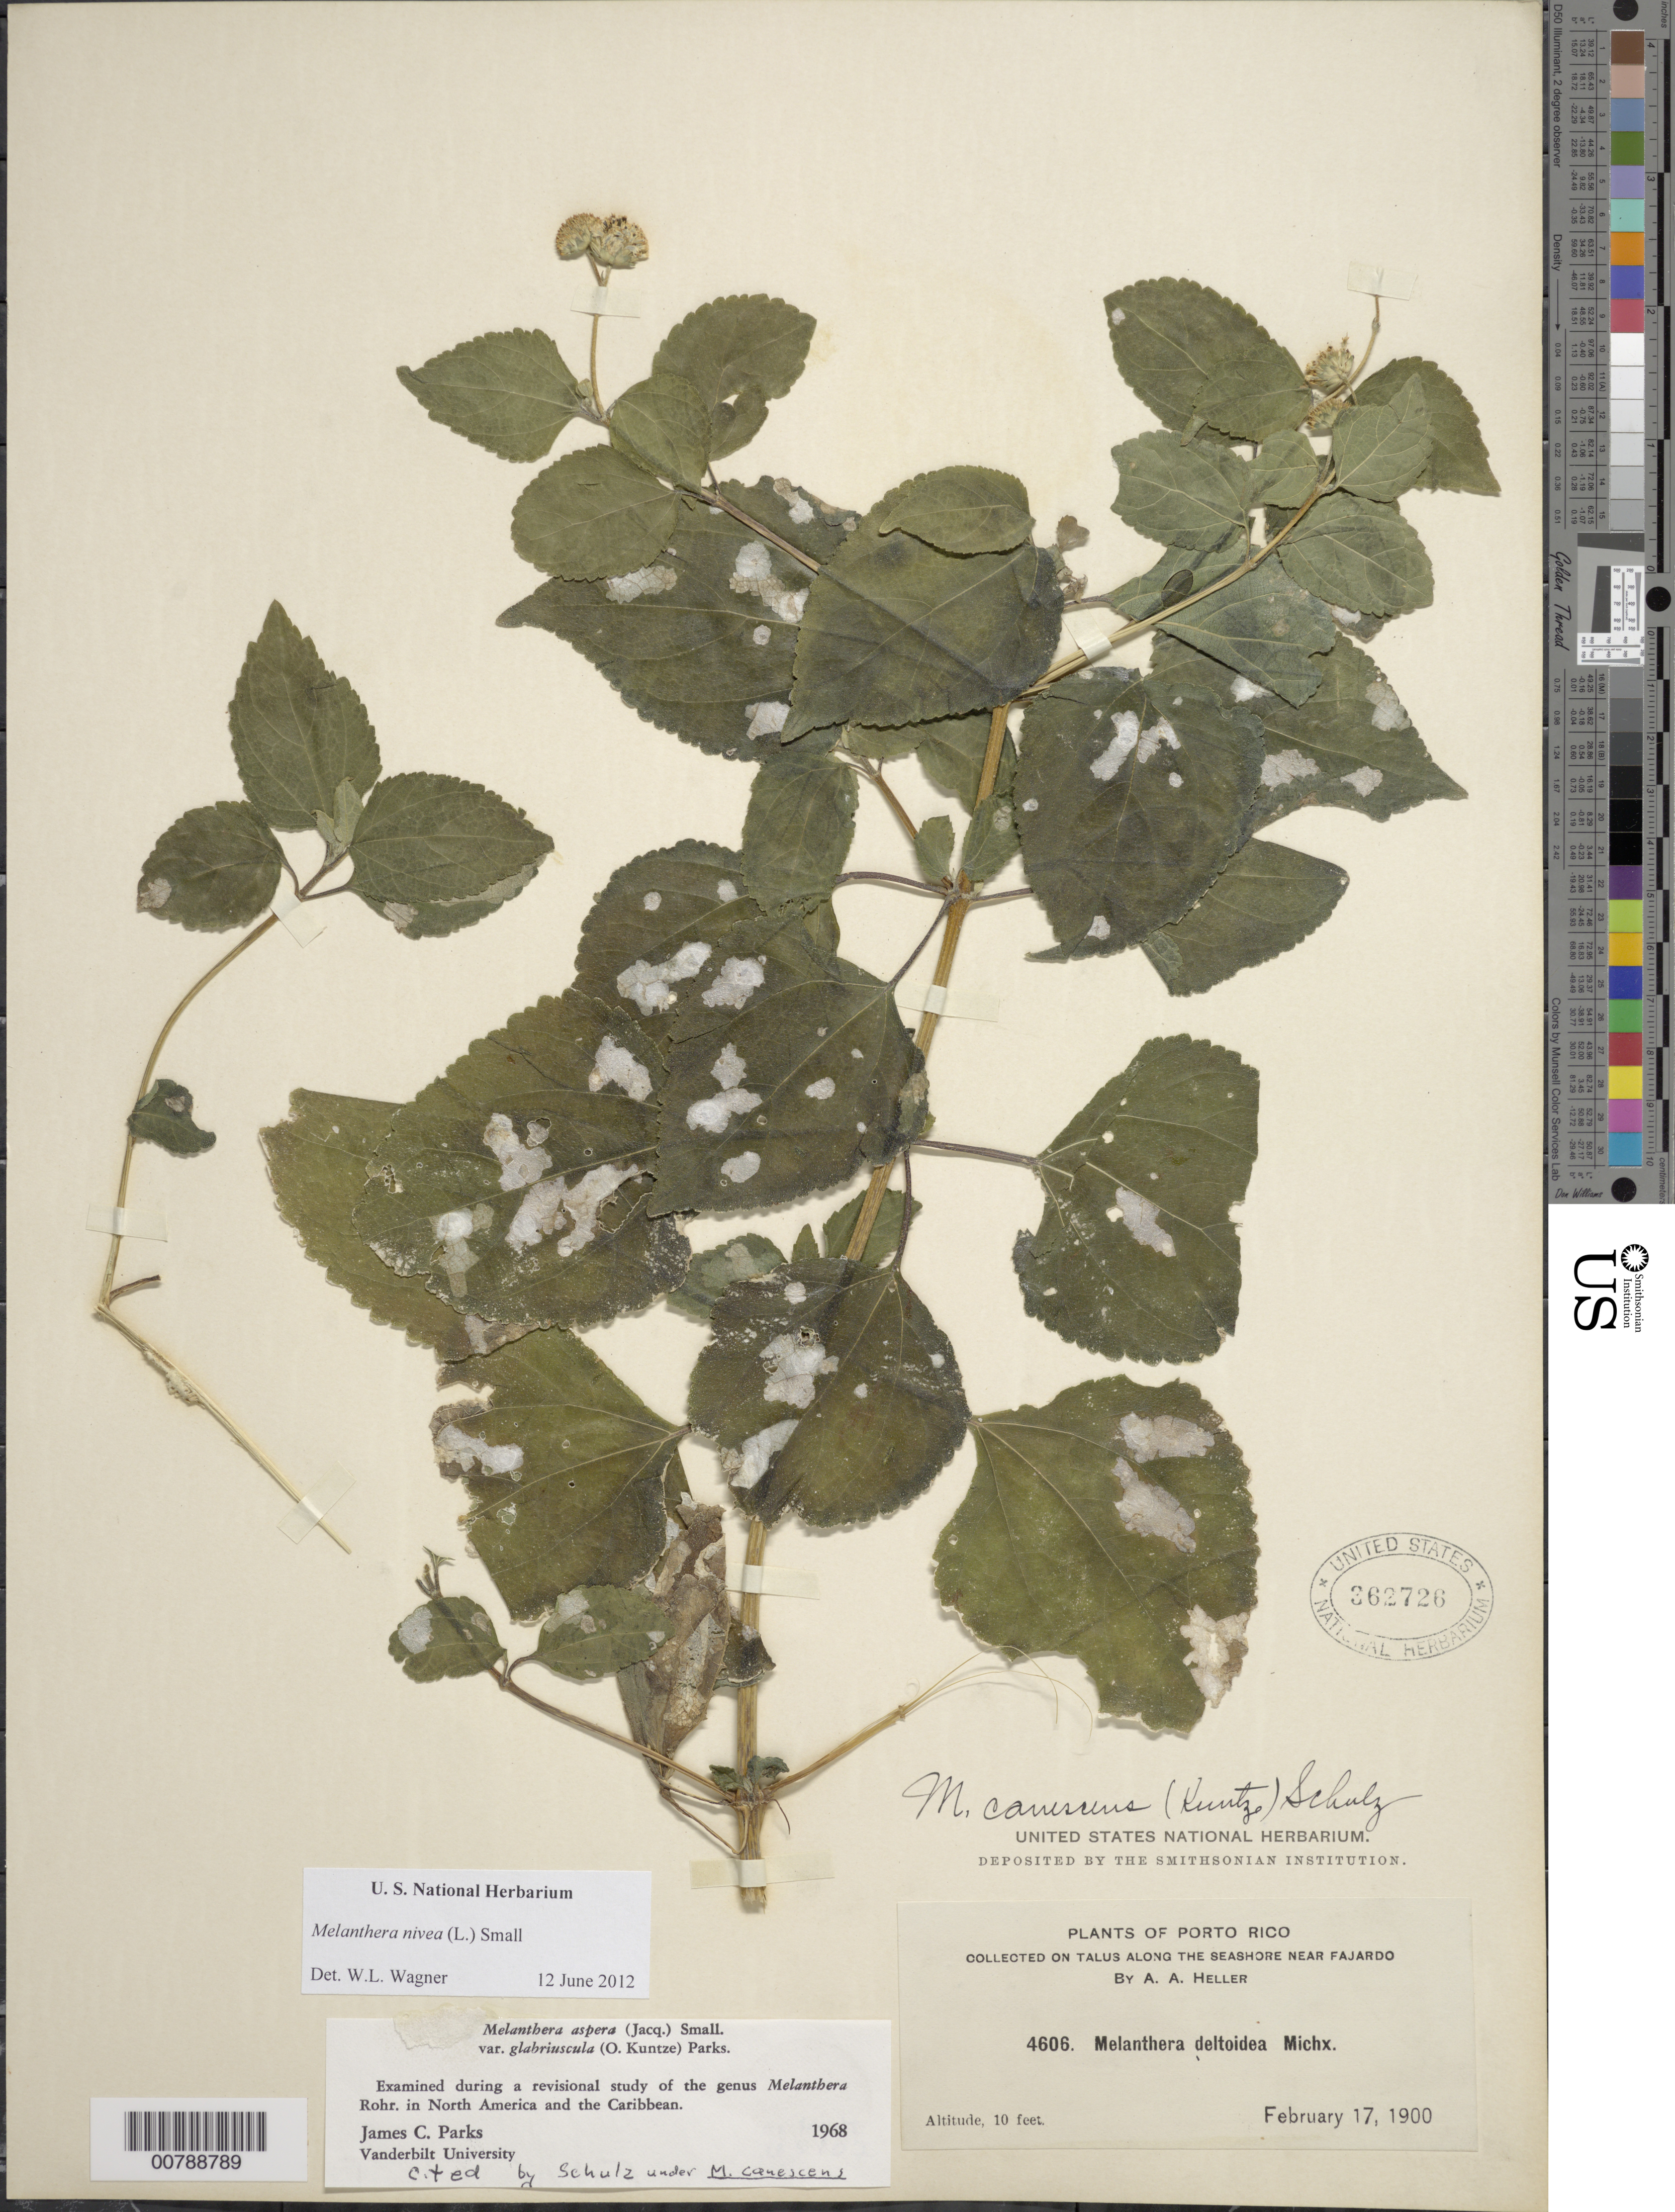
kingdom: Plantae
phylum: Tracheophyta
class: Magnoliopsida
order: Asterales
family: Asteraceae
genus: Melanthera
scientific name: Melanthera nivea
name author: (L.) Small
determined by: Parks, J. C.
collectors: A. A. Heller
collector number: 4606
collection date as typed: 17 Feb 1900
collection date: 1900-02-17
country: Puerto Rico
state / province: Fajardo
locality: In talus along the seashore near Fajardo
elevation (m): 3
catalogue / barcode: US 362726